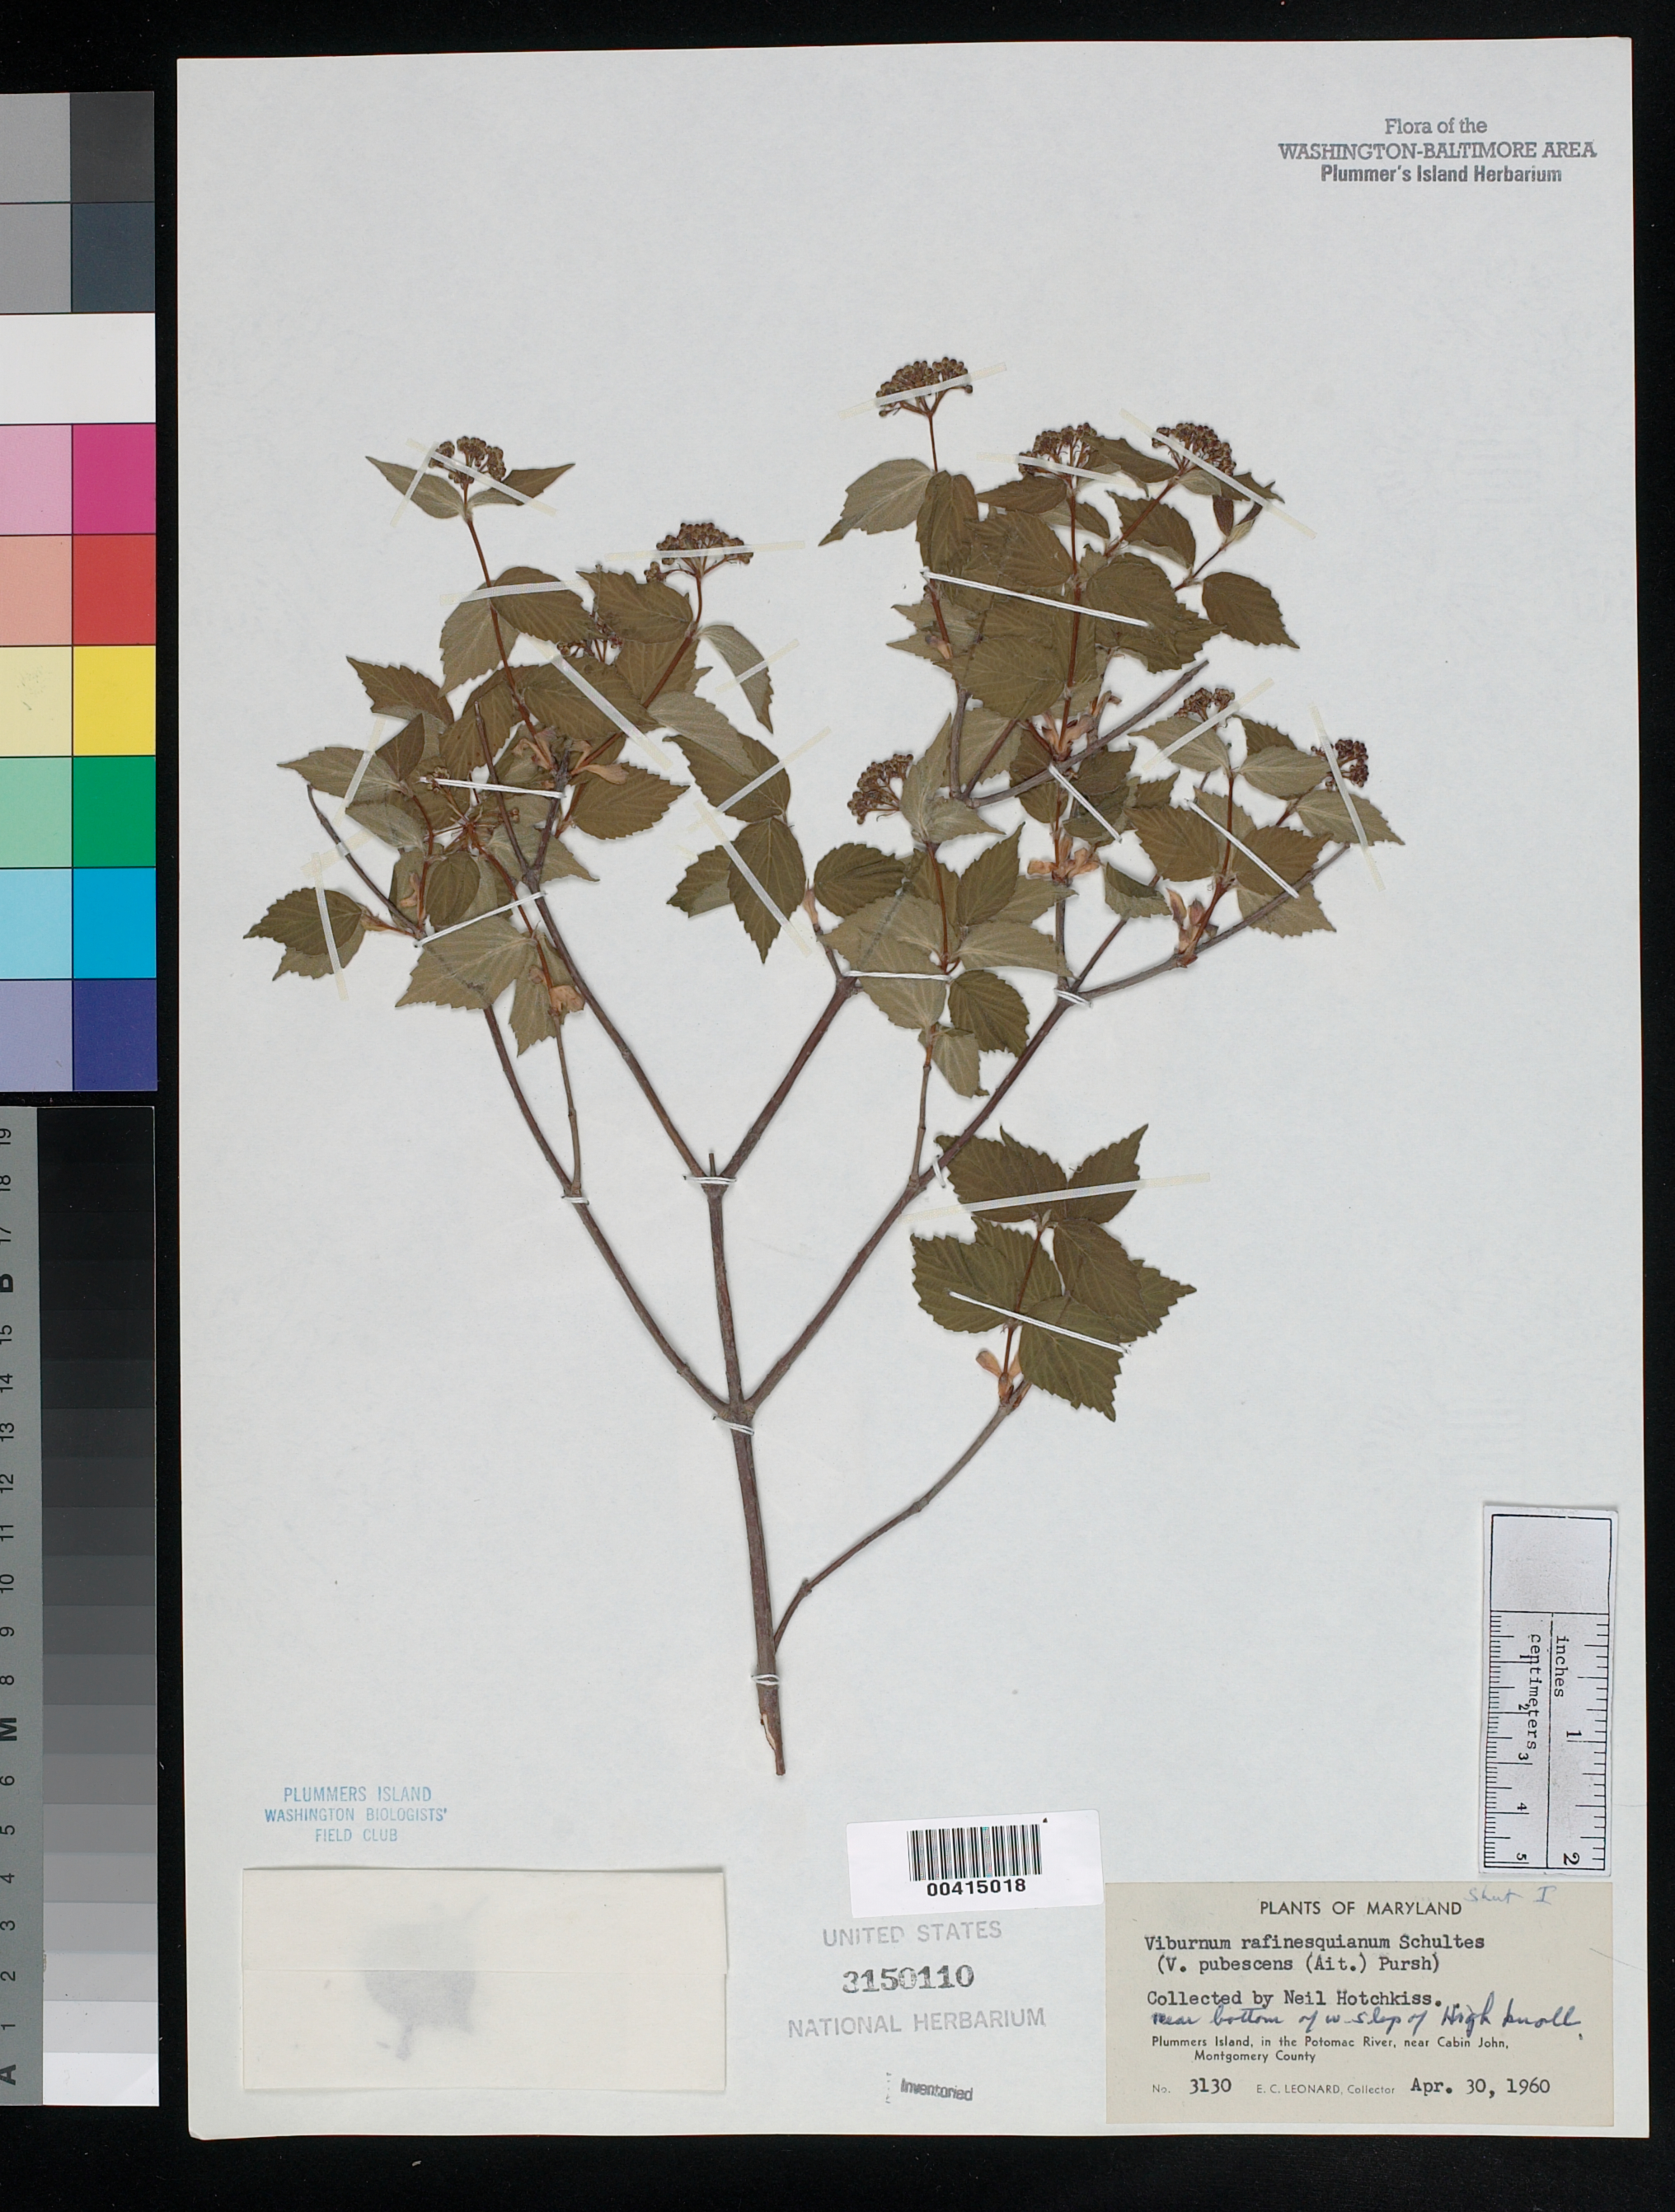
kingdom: Plantae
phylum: Tracheophyta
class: Magnoliopsida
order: Dipsacales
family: Viburnaceae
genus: Viburnum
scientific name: Viburnum rafinesqueanum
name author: Schult.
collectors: E. C. Leonard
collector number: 3130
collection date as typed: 30 Apr 1960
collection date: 1960-04-30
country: United States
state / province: Maryland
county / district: Montgomery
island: Plummers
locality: Plummer's Island; near bottom of w. slope of high knoll C. & O. Canal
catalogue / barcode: US 3150110